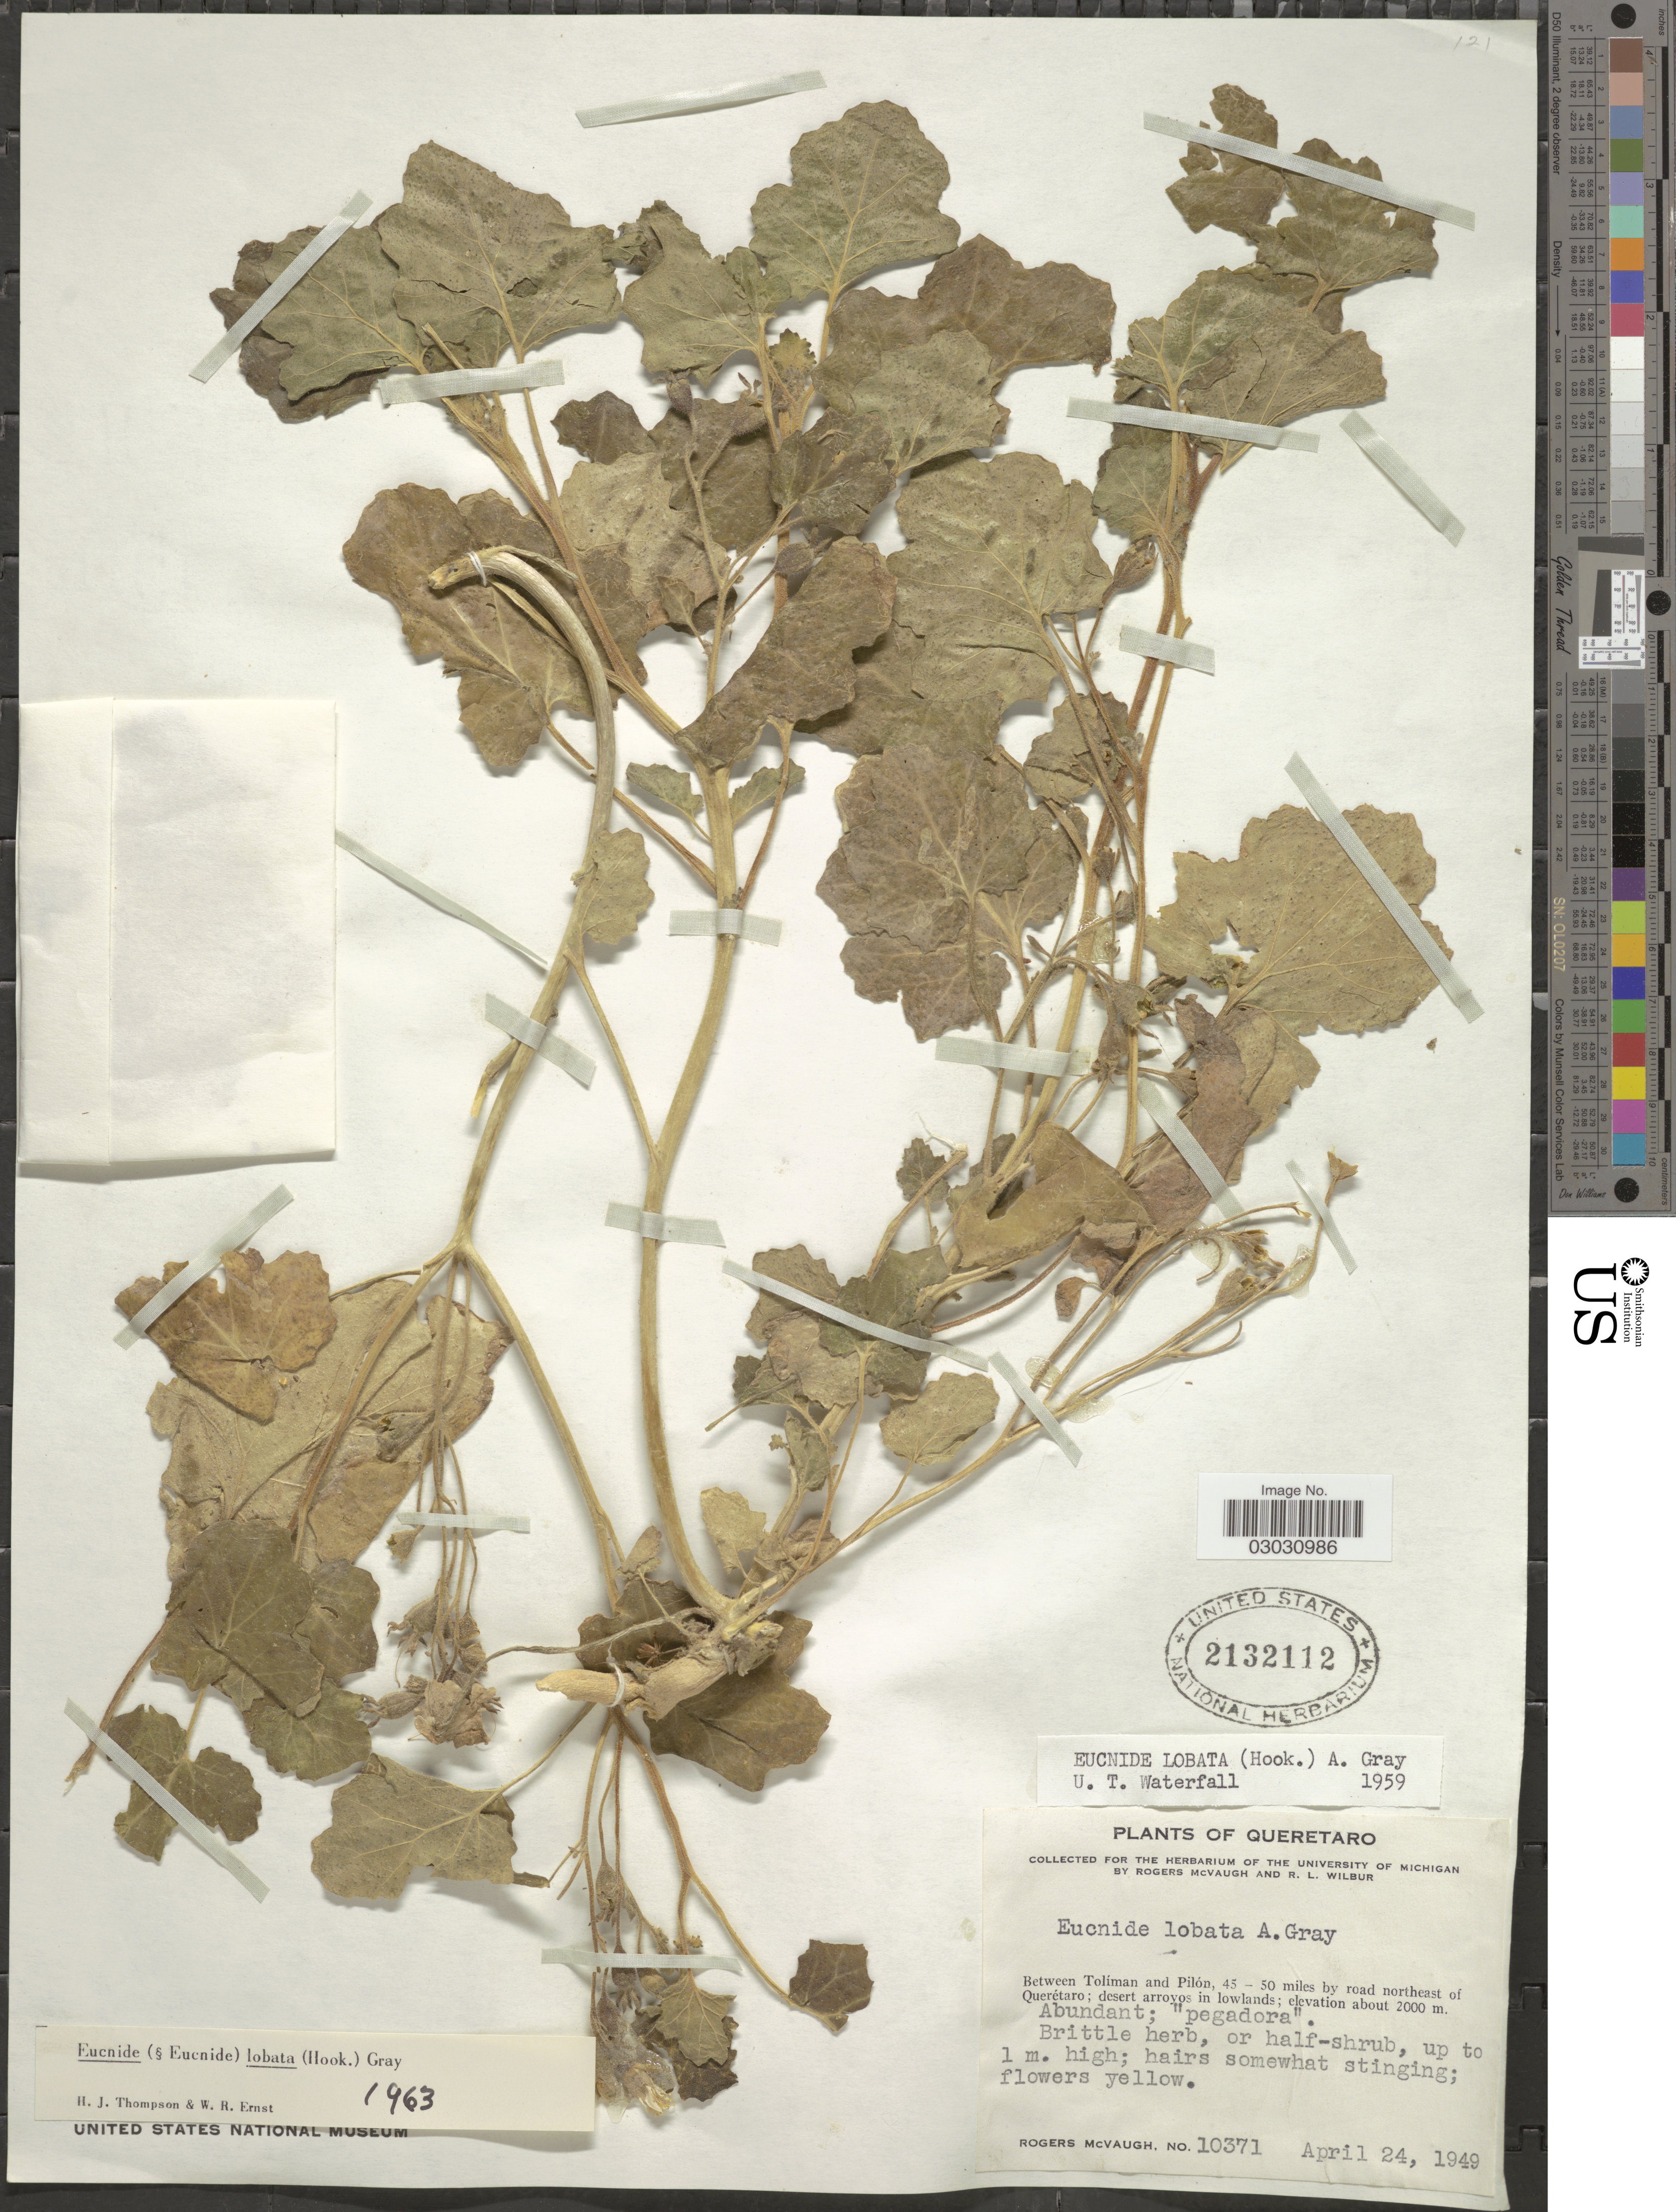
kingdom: Plantae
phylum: Tracheophyta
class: Magnoliopsida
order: Cornales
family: Loasaceae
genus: Eucnide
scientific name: Eucnide lobata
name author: (Hook.) A. Gray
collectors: R. McVaugh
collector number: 10371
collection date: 1949-04-24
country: Mexico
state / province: Querétaro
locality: Between Tolima and Pilón, 45 - 50 miles by road northeast of Querétaro.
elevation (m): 2000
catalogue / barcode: US 2132112